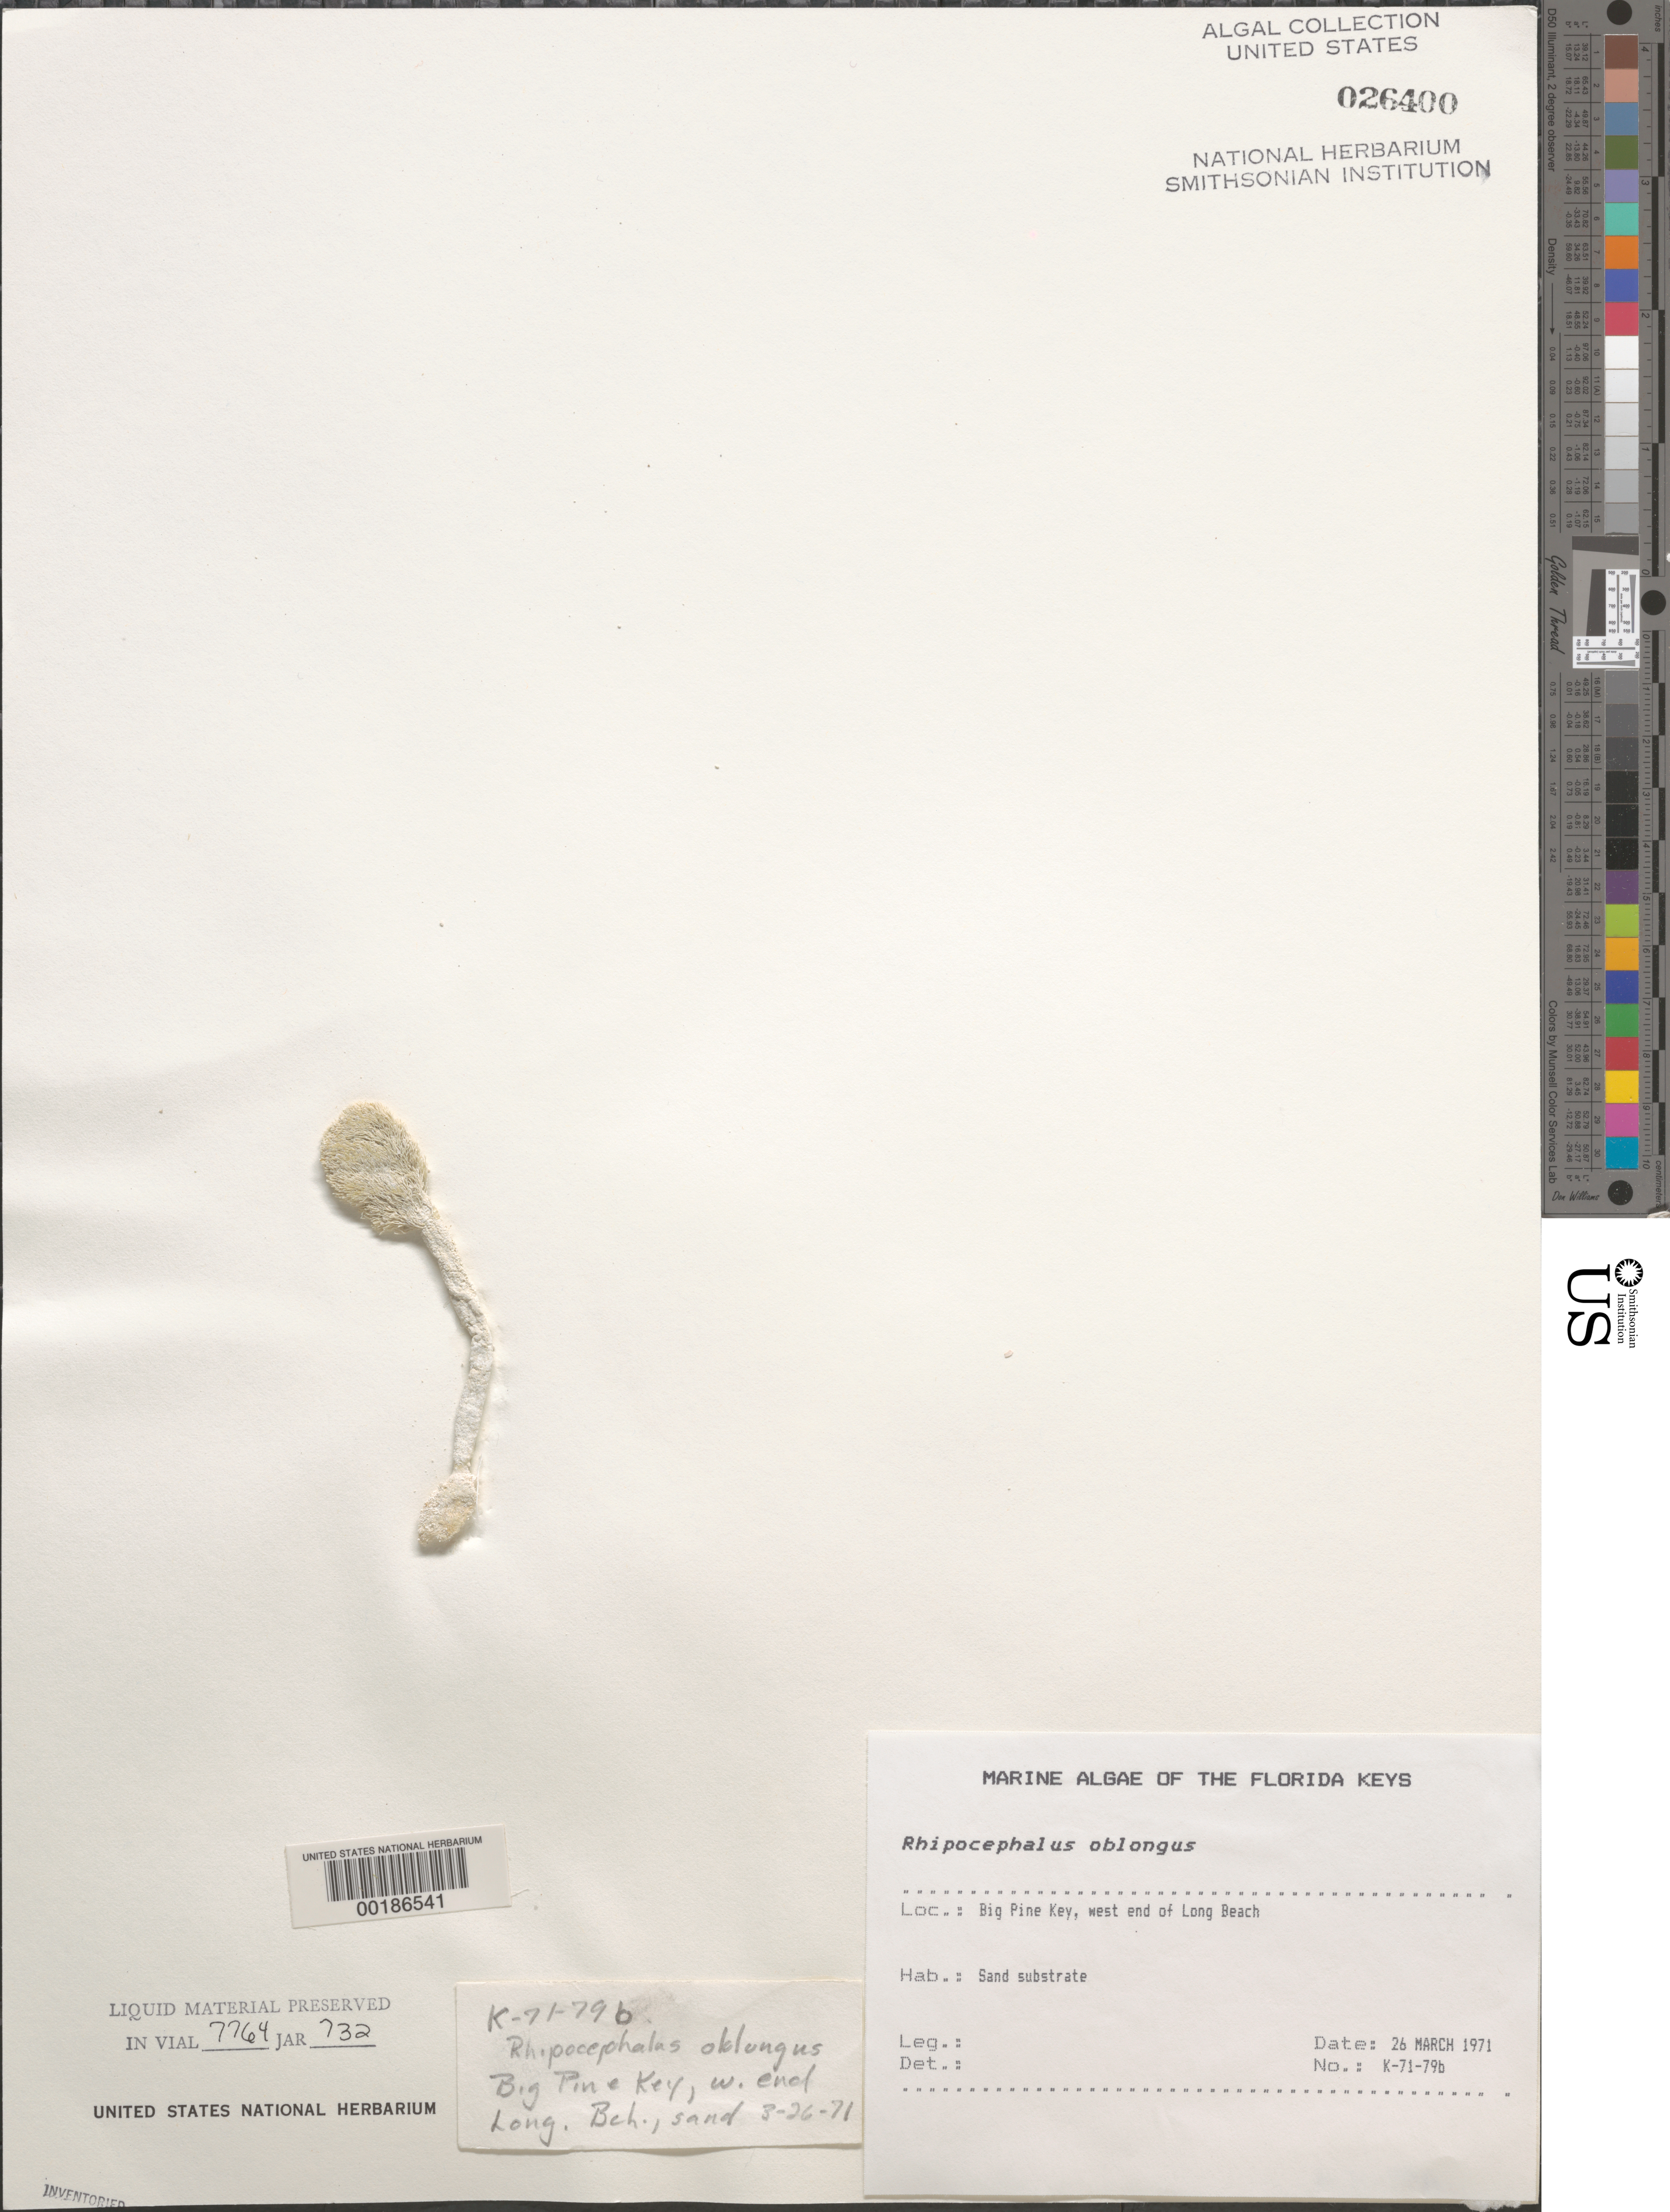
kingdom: Plantae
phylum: Chlorophyta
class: Ulvophyceae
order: Bryopsidales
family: Udoteaceae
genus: Rhipocephalus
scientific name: Rhipocephalus oblongus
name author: (Decne.) Kütz.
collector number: K-71-79b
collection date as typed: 26 Mar 1971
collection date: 1971-03-26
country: United States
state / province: Florida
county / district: Monroe County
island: Big Pine Key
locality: Long Beach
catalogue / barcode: US 26400